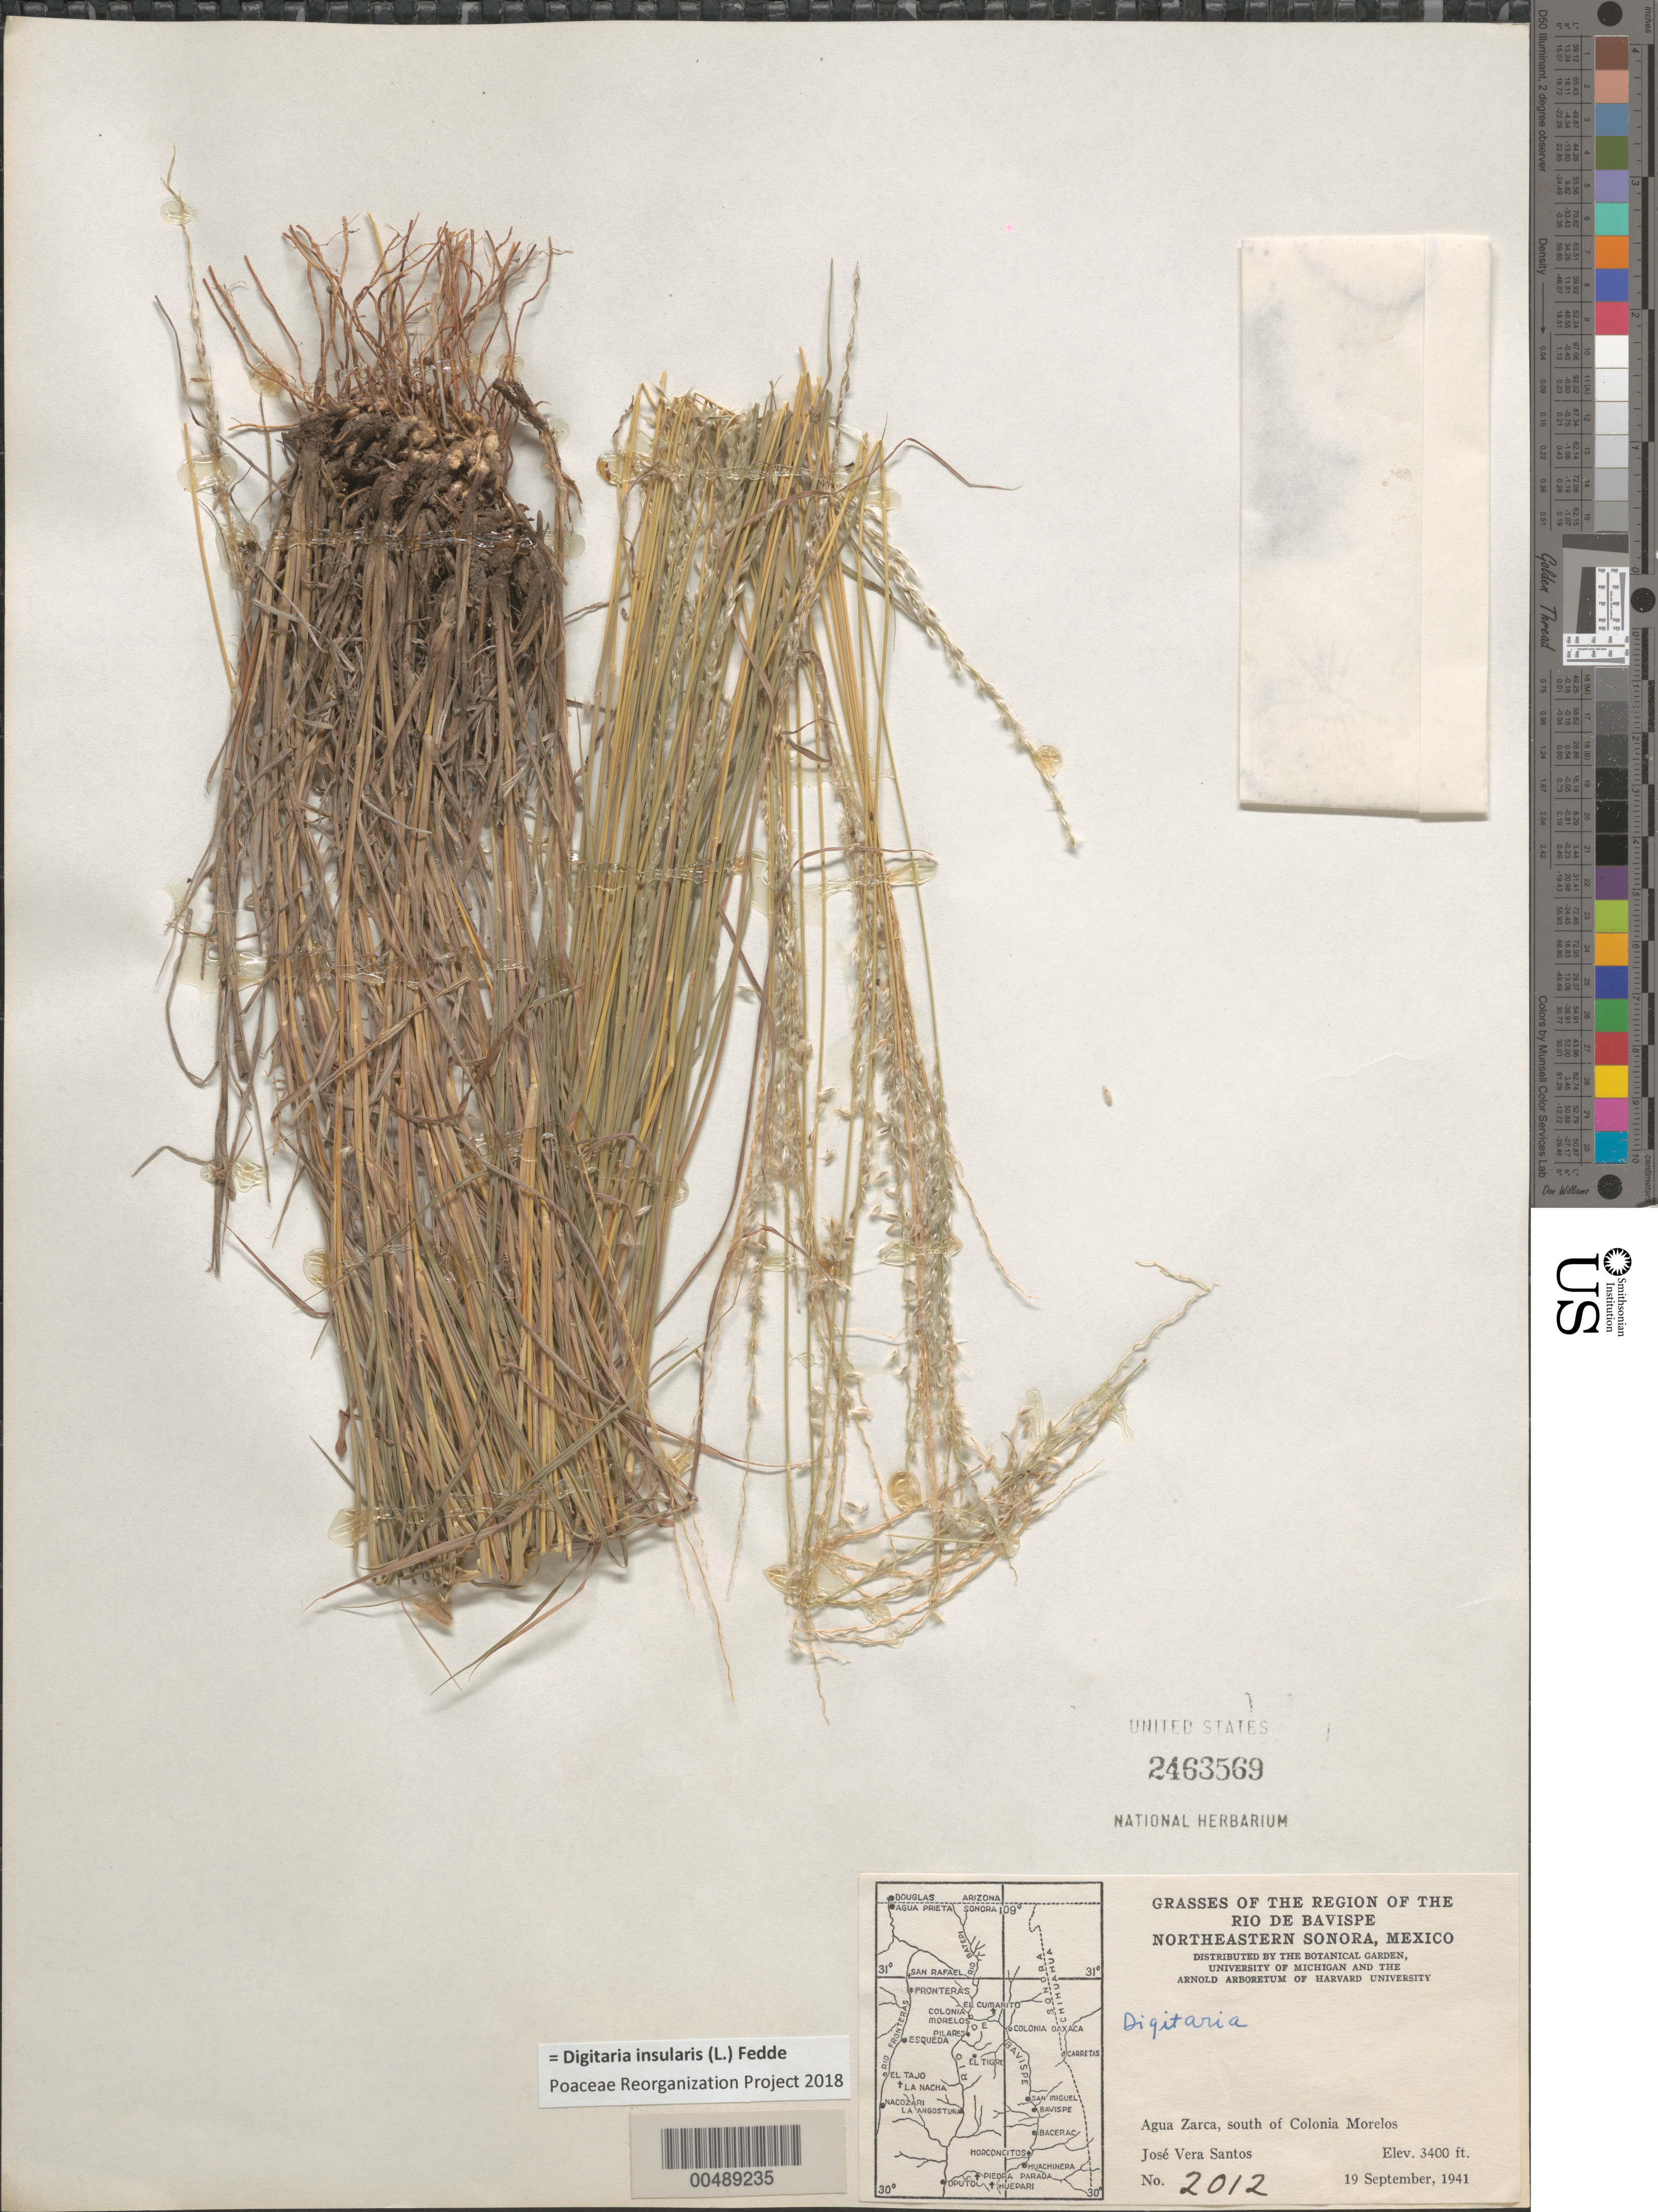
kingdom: Plantae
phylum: Tracheophyta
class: Liliopsida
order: Poales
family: Poaceae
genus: Digitaria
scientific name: Digitaria insularis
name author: (L.) Fedde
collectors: J. V. Santos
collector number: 2012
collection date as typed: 19 Sep 1941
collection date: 1941-09-19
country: Mexico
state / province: Sonora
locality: Region of the Rio de Bavispe, NE Sonora, Agua Zarca, S of Colonia Morelos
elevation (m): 1036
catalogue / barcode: US 2463569